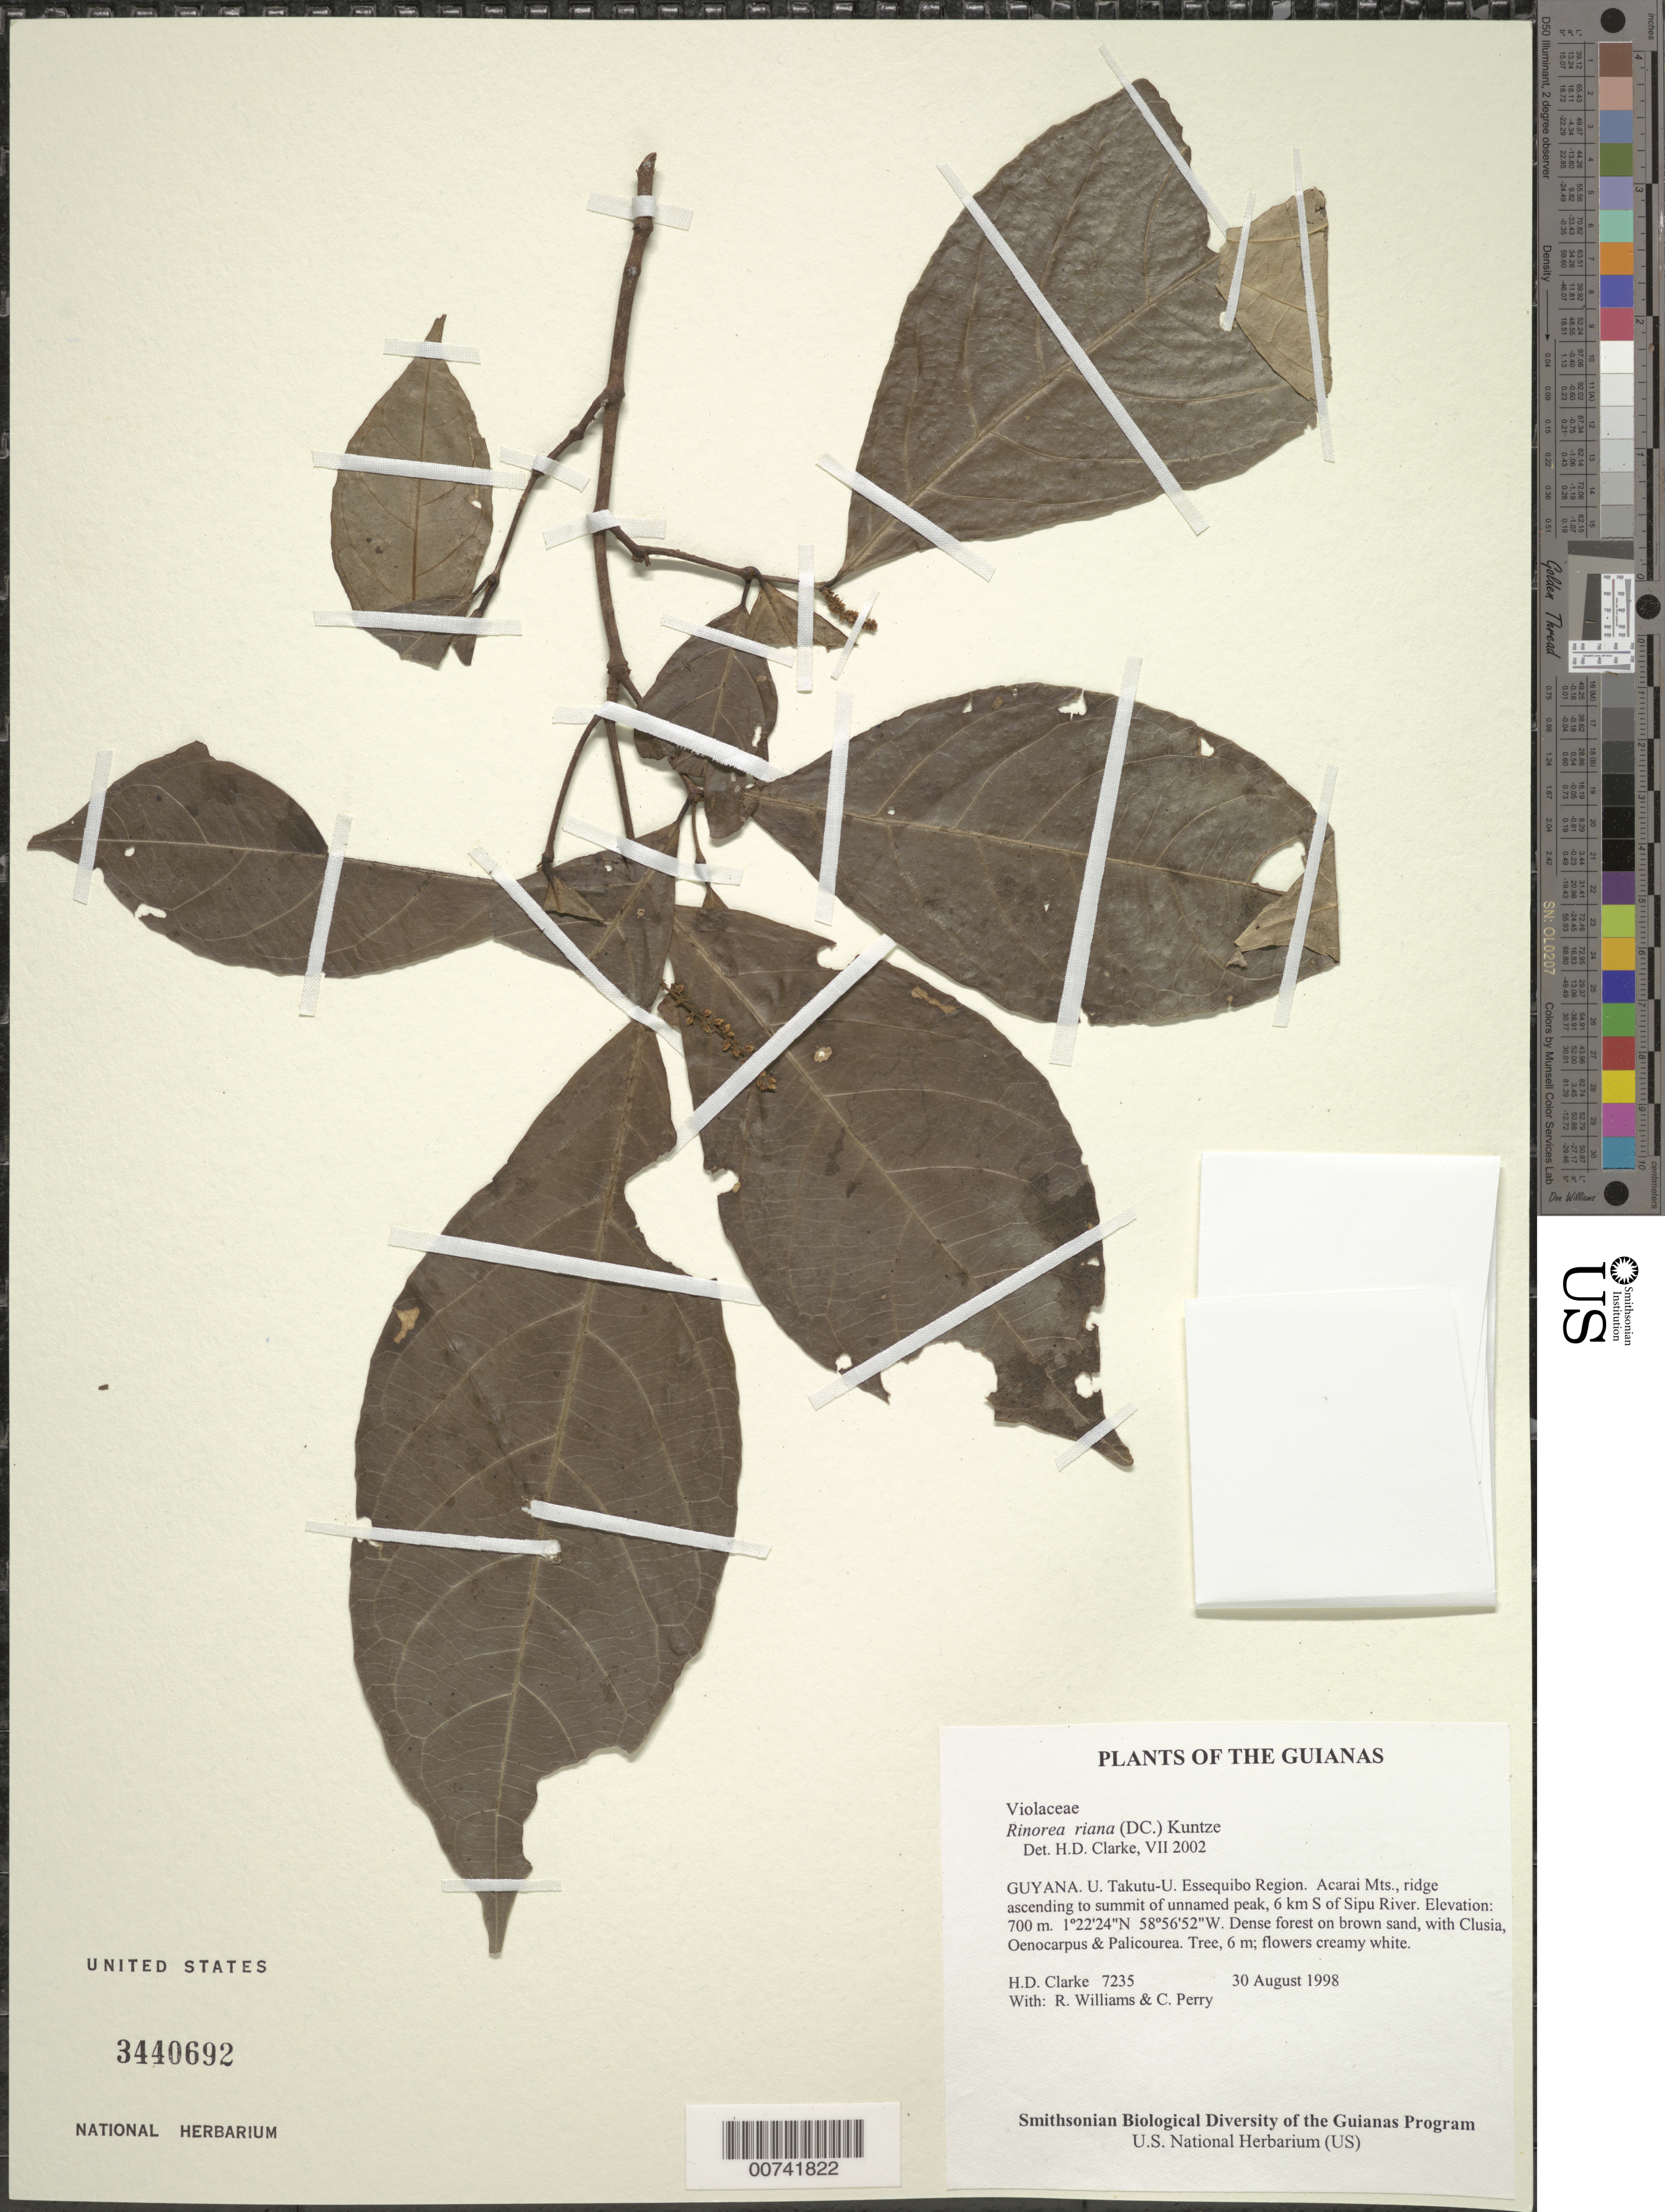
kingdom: Plantae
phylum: Tracheophyta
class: Magnoliopsida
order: Malpighiales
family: Violaceae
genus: Rinorea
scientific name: Rinorea macrocarpa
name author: (Mart. ex Eichler) Kuntze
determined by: Hoyos-Gomez, S. E.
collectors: H. D. Clarke, R. Williams & C. Perry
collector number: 7235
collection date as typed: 30 August 1998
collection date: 1998-08-30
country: Guyana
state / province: U. Takutu-U. Essequibo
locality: Acarai Mts., ridge ascending to summit of unnamed peak, 6 km S of Sipu River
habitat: Dense forest on brown sand, with Clusia, Oenocarpus & Palicourea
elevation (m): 700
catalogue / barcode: US 3440692